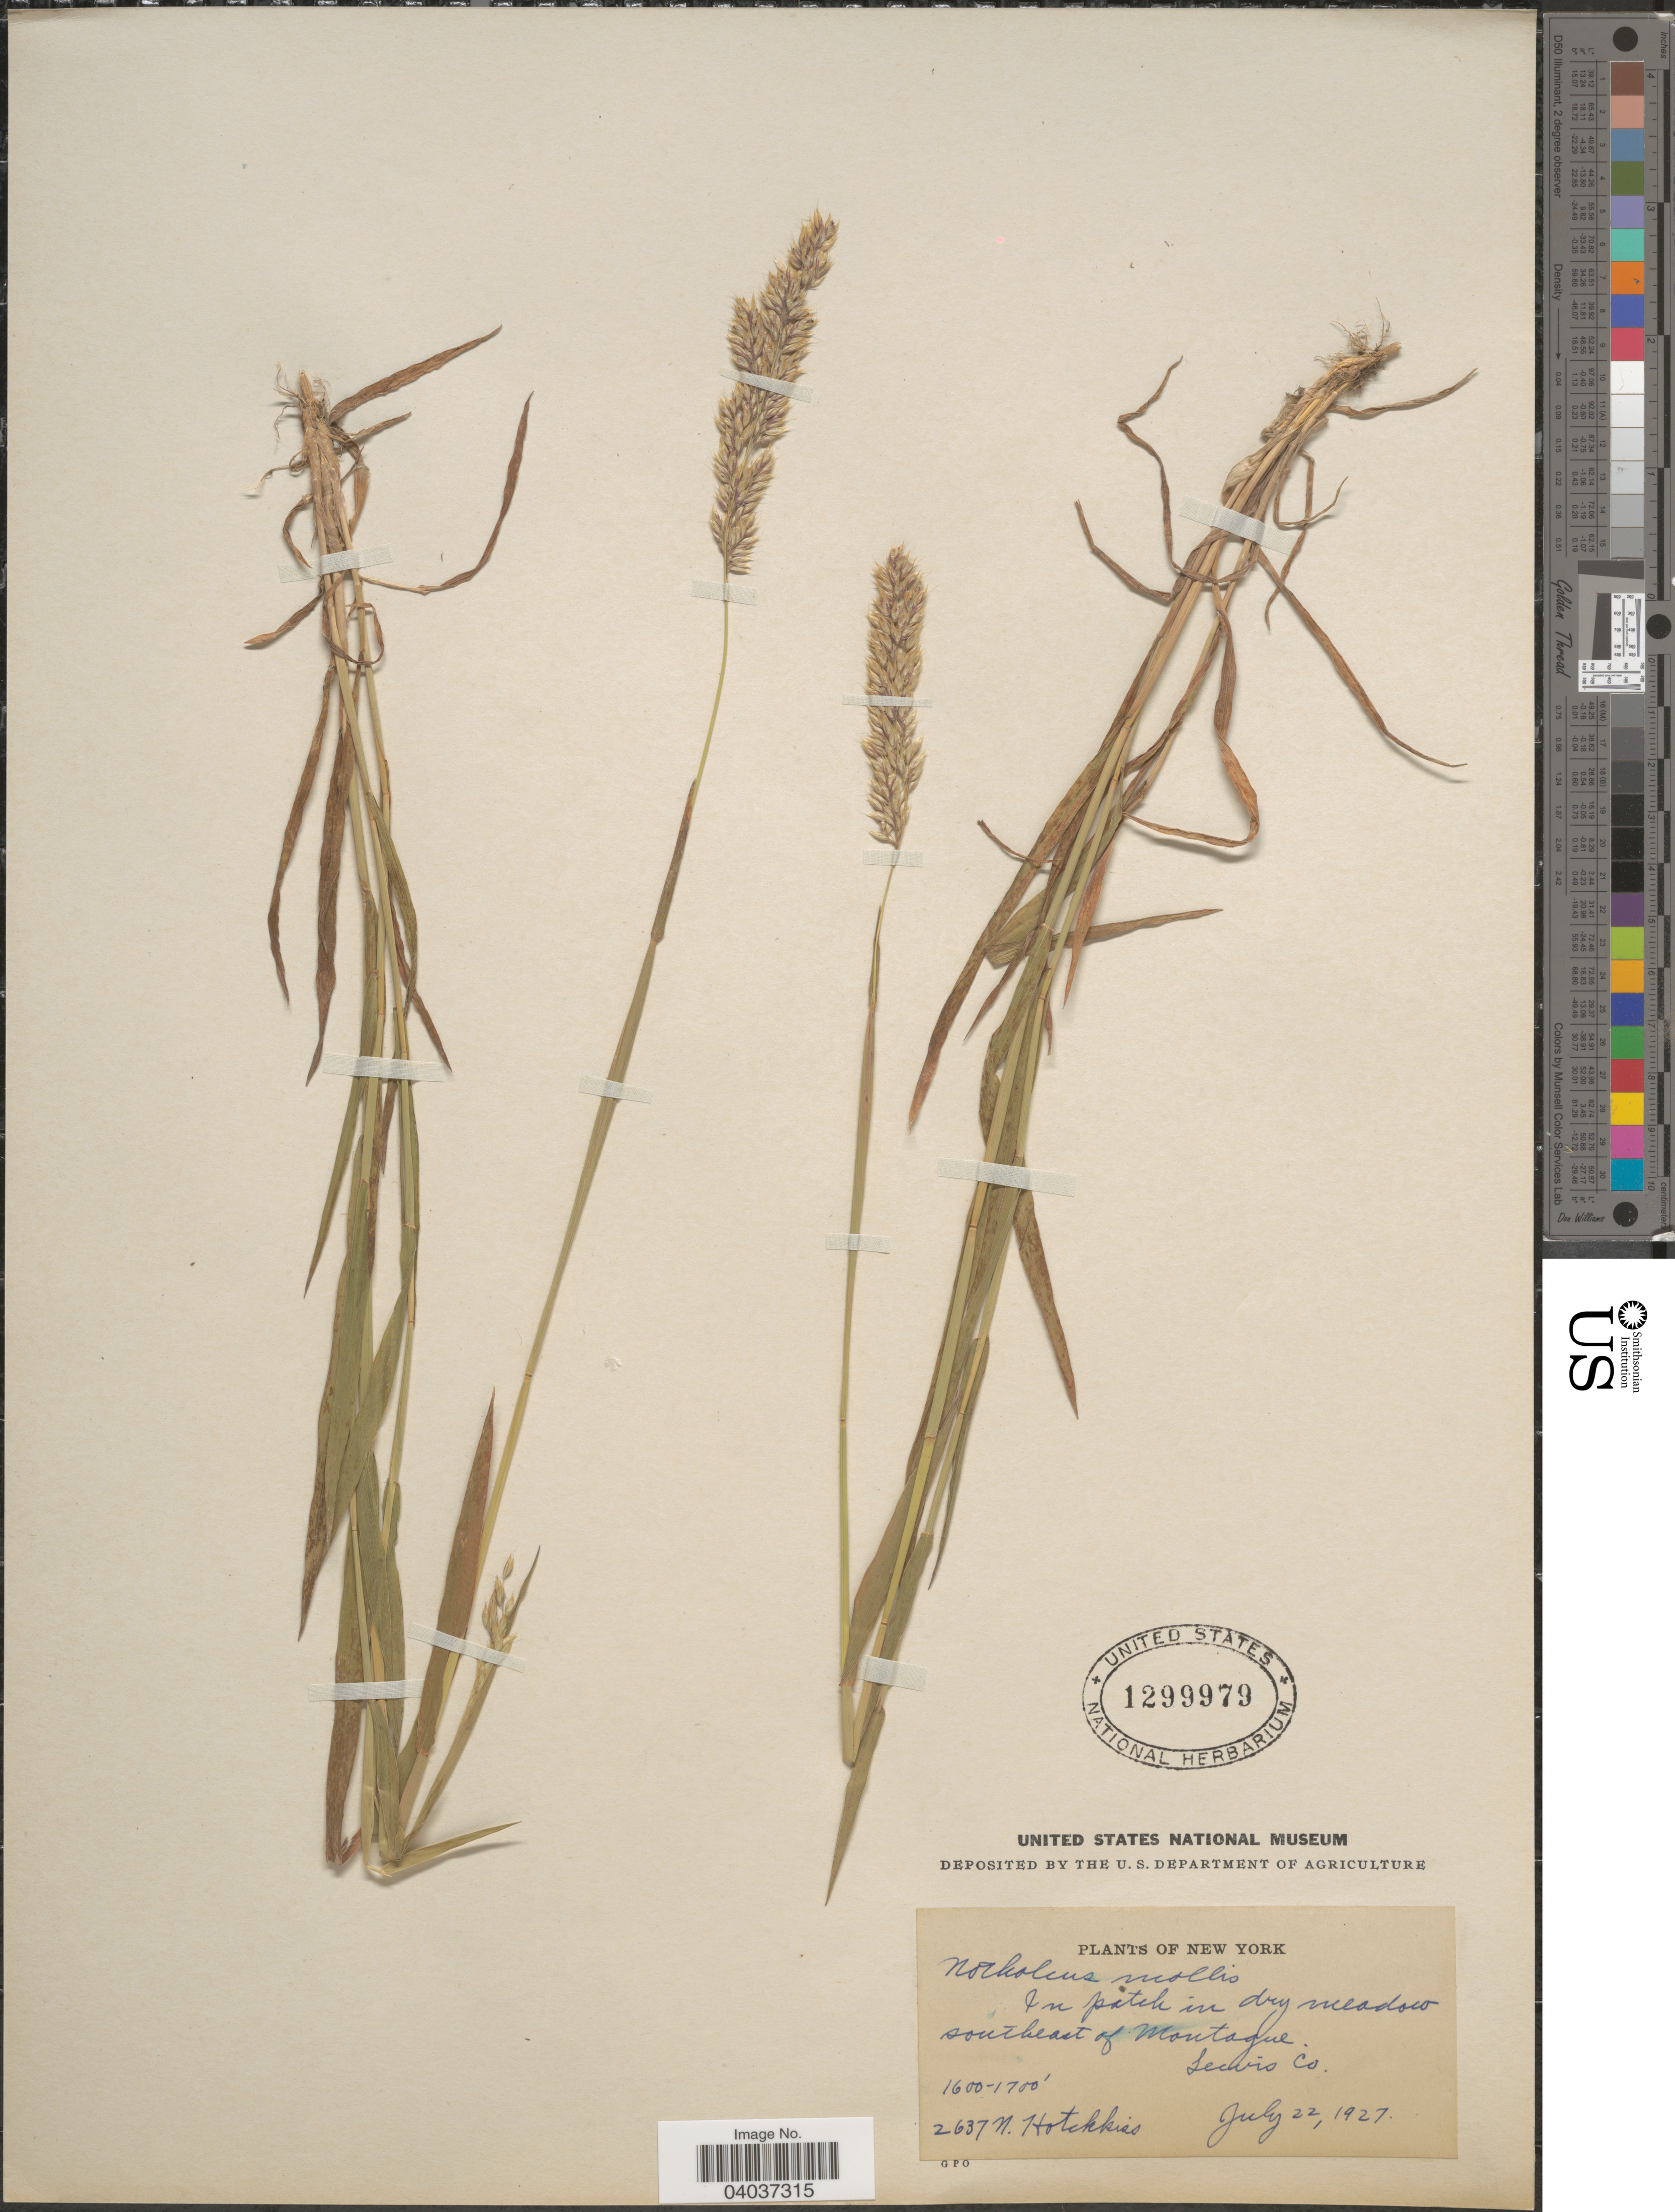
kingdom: Plantae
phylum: Tracheophyta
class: Liliopsida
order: Poales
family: Poaceae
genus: Holcus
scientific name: Holcus mollis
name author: L.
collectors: N. Hothckiss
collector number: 2637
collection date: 1927-07-22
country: United States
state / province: New York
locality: Southeast of Montague. Lewis Co.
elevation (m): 488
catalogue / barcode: US 1299979